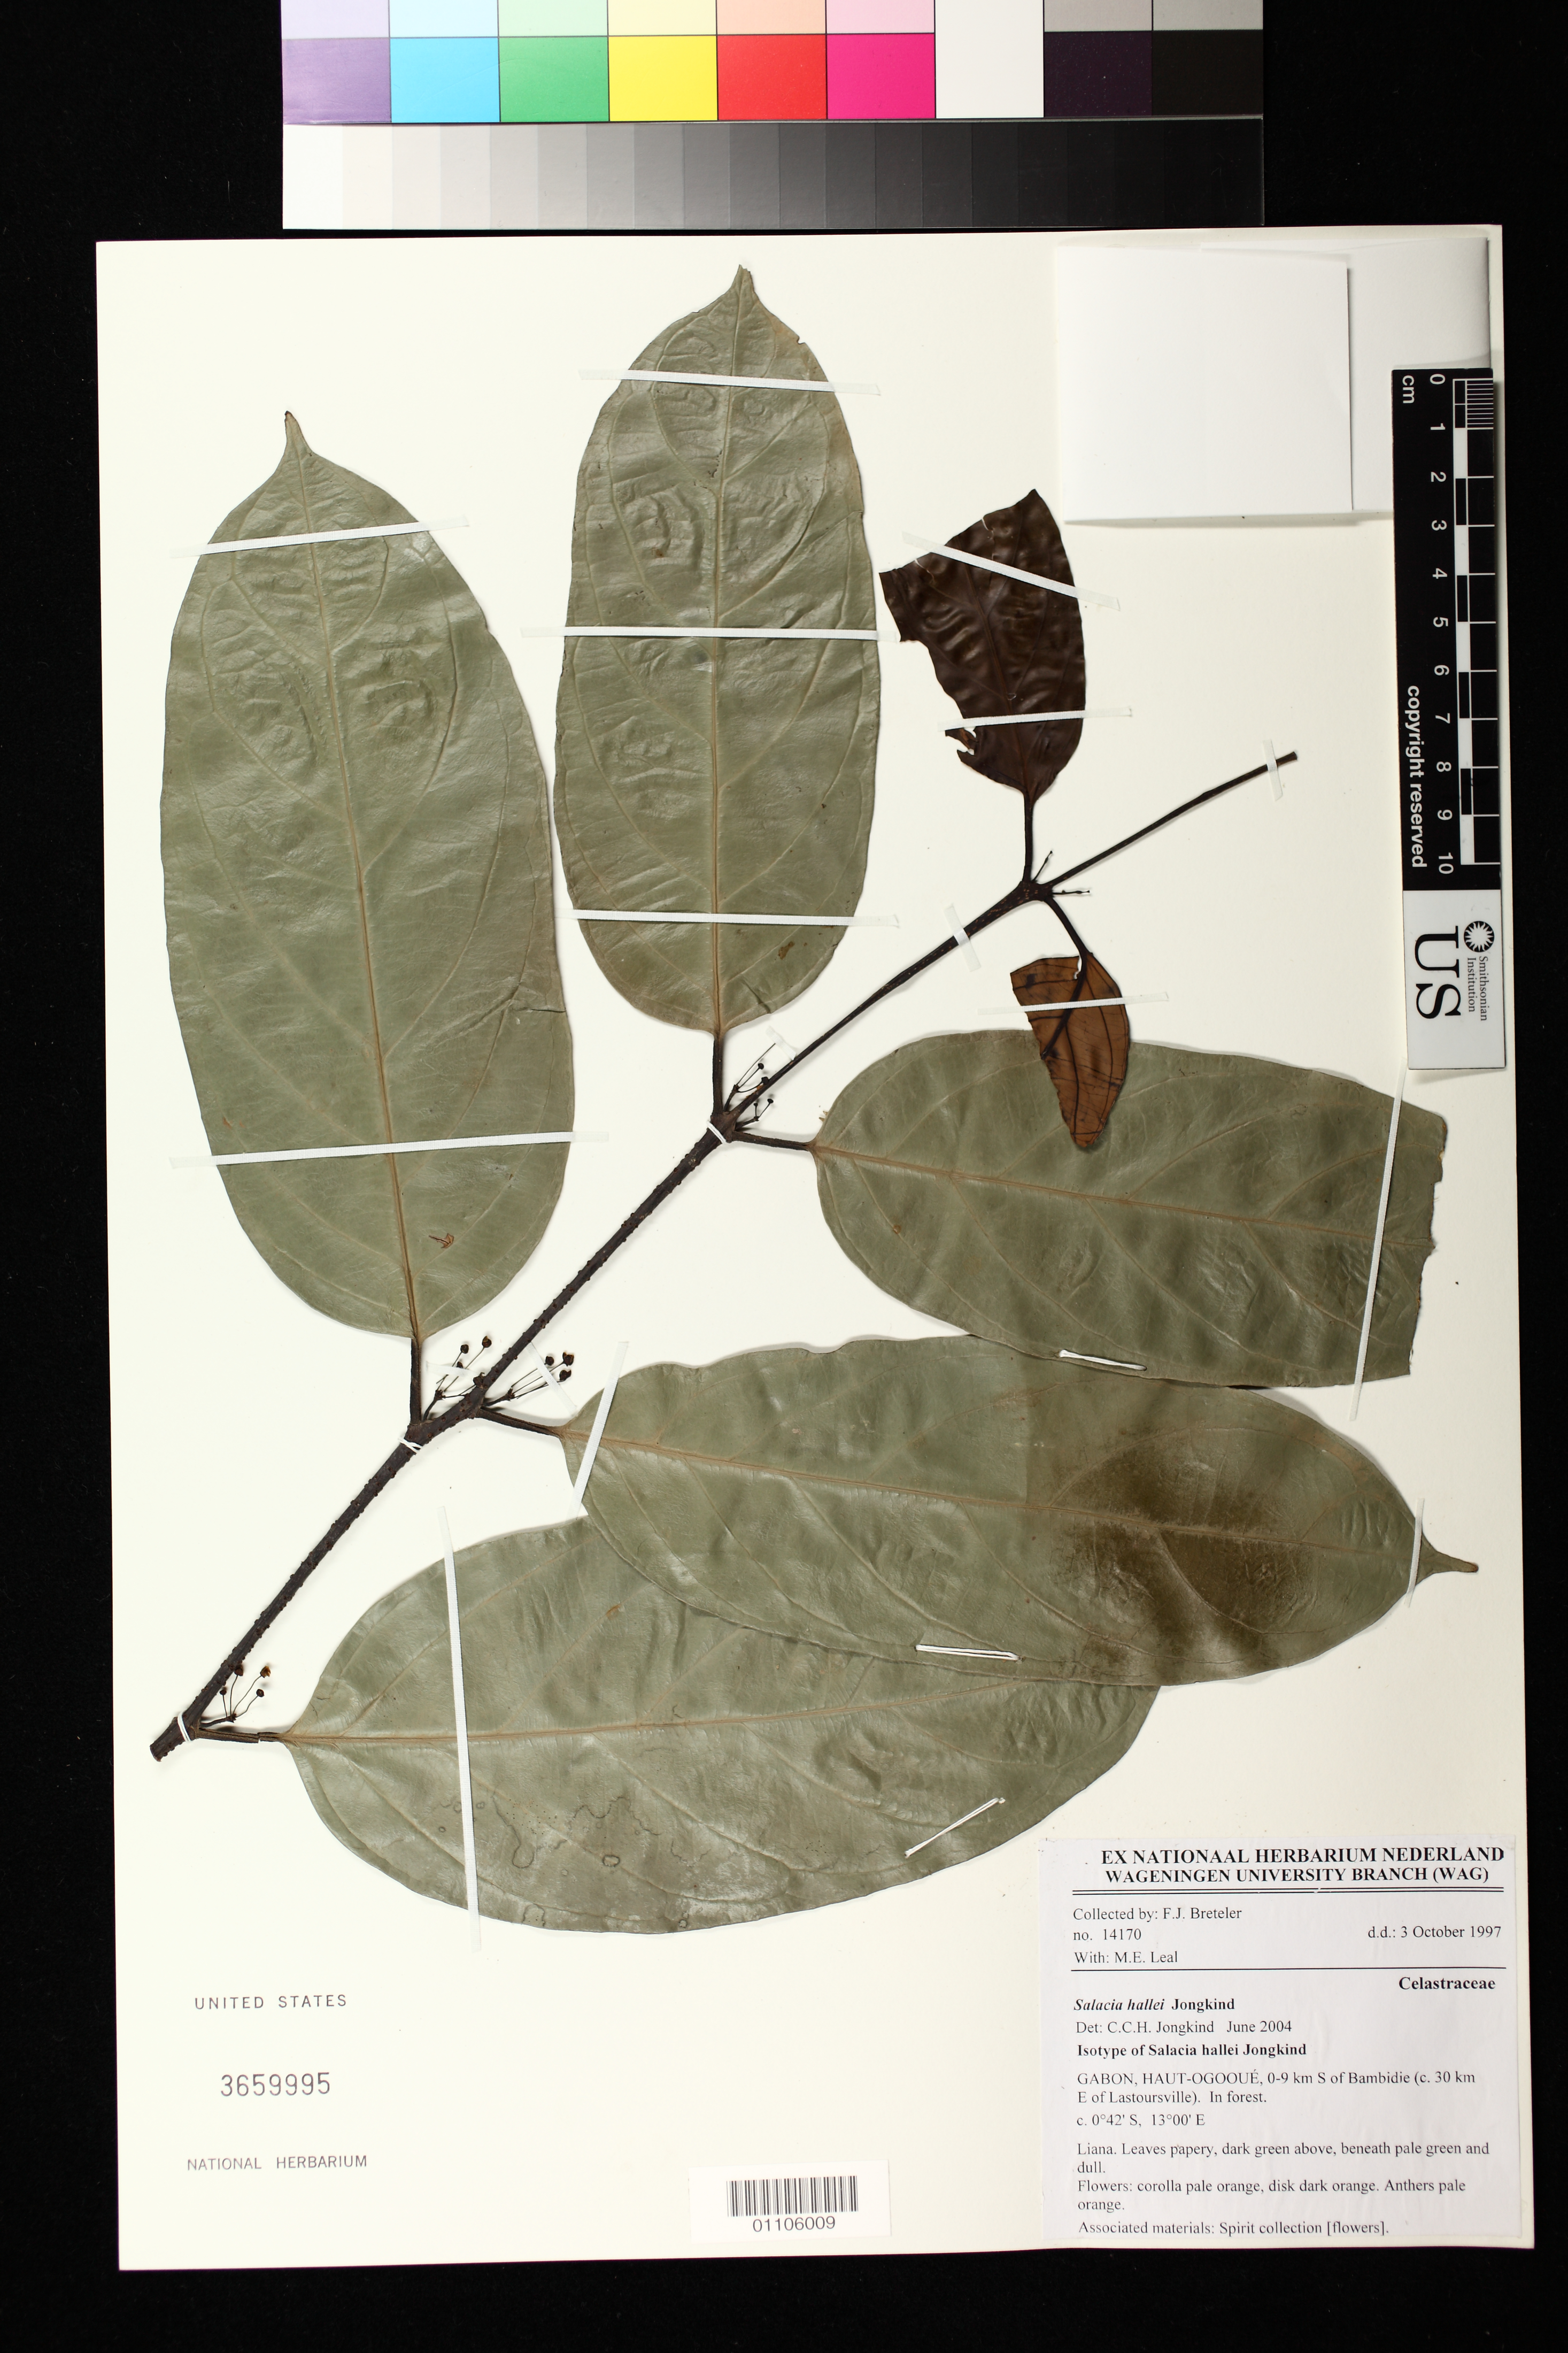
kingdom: Plantae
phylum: Tracheophyta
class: Magnoliopsida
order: Celastrales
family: Celastraceae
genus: Salacia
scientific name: Salacia hallei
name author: Jongkind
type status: Isotype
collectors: F. J. Breteler & M. E. Leal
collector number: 14170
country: Gabon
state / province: Haut-Ogooué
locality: Haut-Ogooué, 0-9 km S of Bambidie (c. 30 km E of Lastoursville)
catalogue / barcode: US 3659995